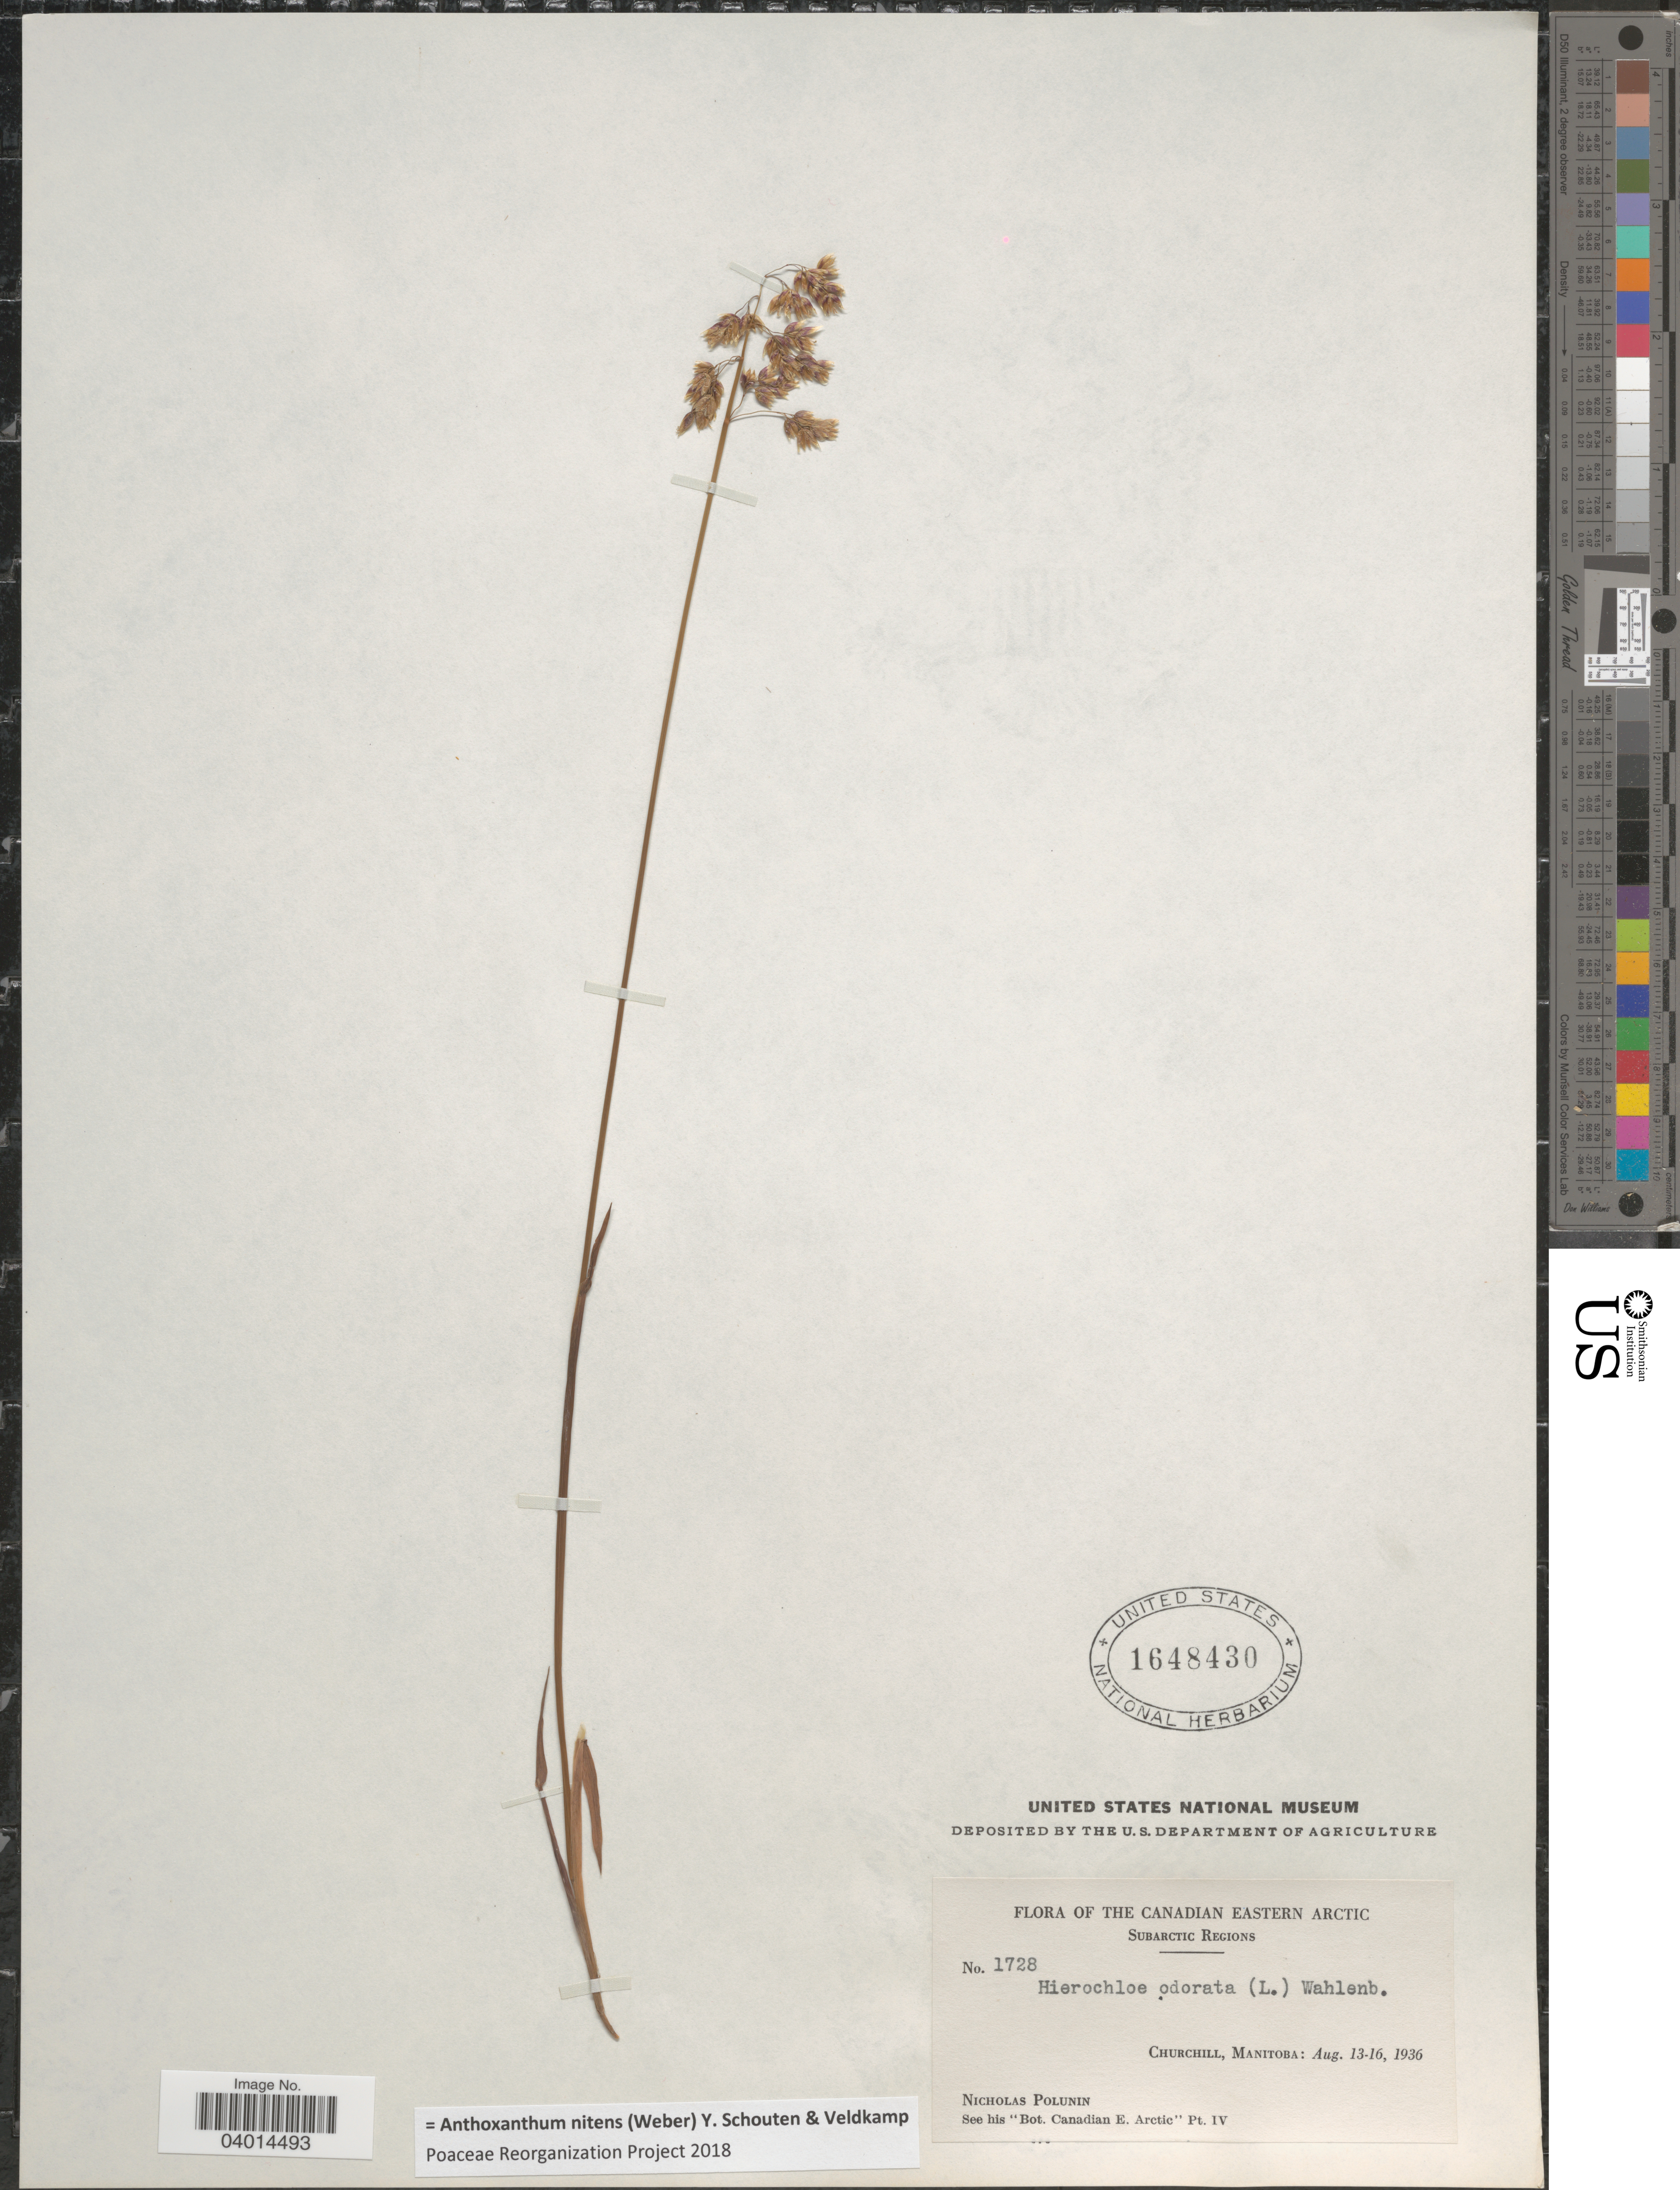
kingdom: Plantae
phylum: Tracheophyta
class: Liliopsida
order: Poales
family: Poaceae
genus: Anthoxanthum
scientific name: Anthoxanthum nitens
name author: (G.H. Weber) R.T.A. Schouten & Veldkamp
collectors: N. V. Polunin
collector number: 1728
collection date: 1936-08-13/1936-08-16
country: Canada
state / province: Manitoba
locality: The Canadian Eastern Arctic. Subarctic Regions. Churchill.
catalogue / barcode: US 1648430